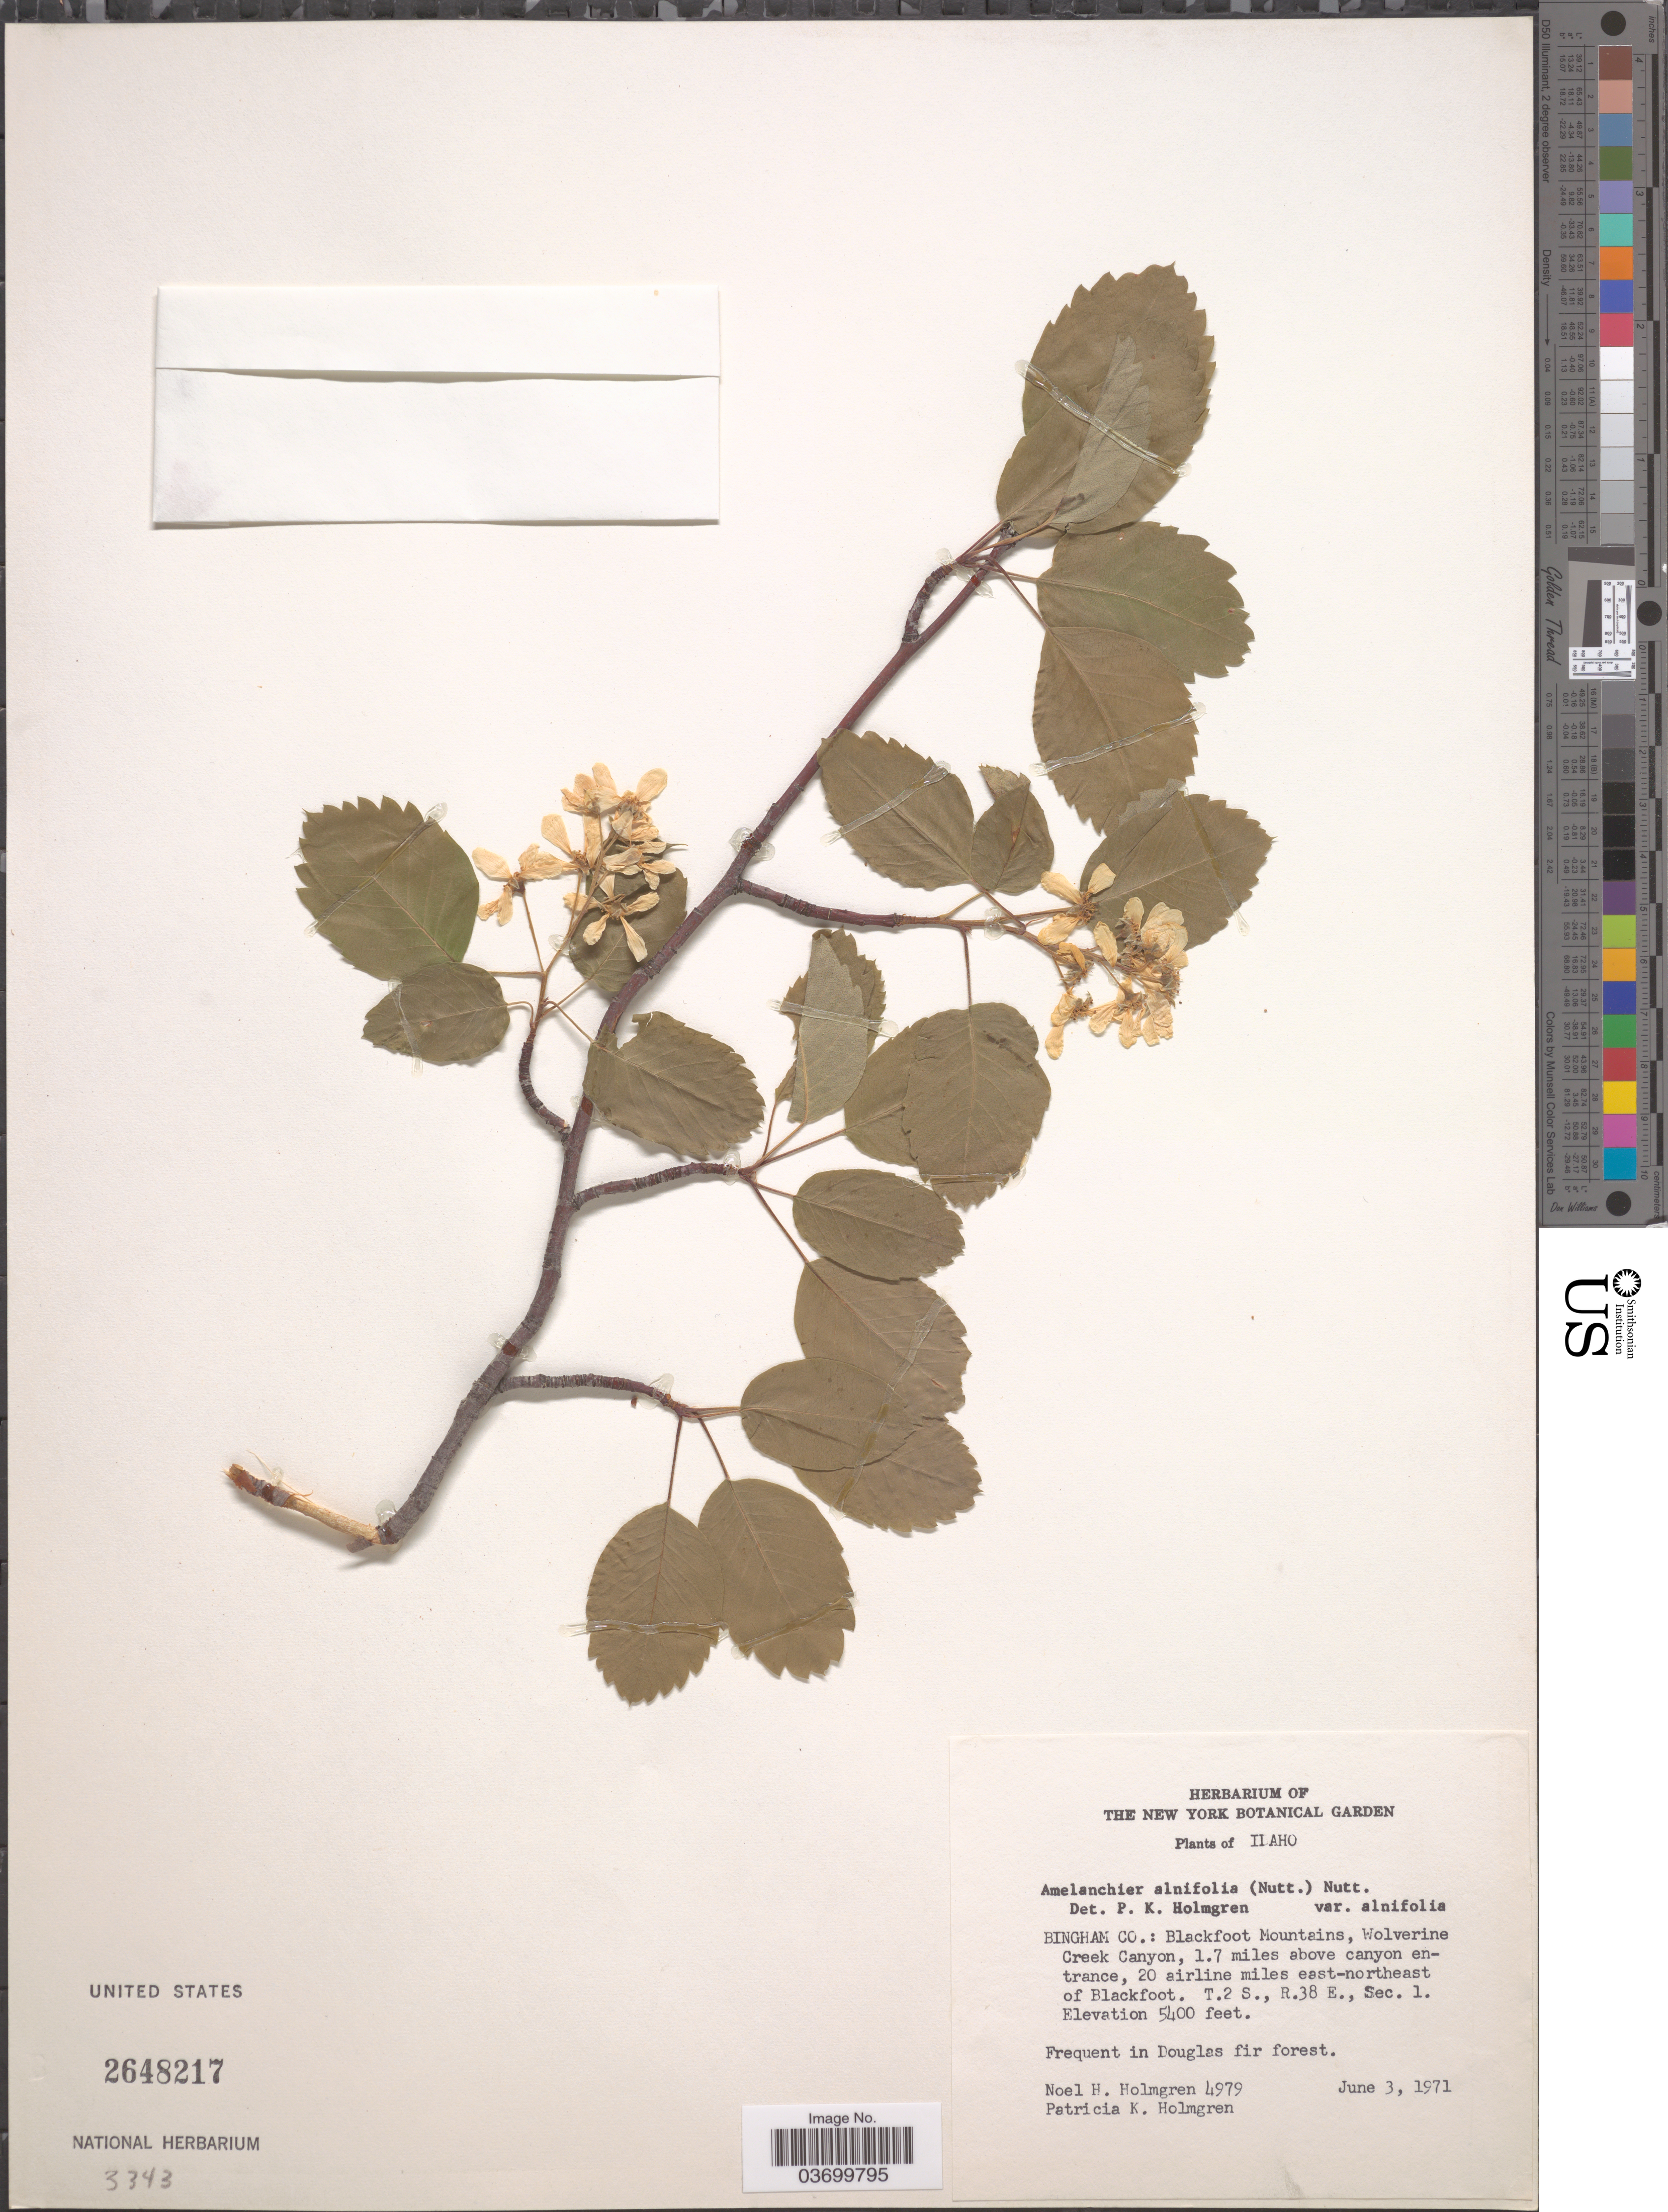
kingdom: Plantae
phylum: Tracheophyta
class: Magnoliopsida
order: Rosales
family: Rosaceae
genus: Amelanchier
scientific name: Amelanchier alnifolia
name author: (Nutt.) Nutt. ex M. Roem.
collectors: N. H. Holmgren & P. K. Holmgren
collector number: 4979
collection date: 1971-06-03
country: United States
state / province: Idaho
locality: Bingham Co.: Blackfoot Mountains, Wolverine Creek Canyon, 1.7 miles above canyon entrance, 20 airline miles east-northeast of Blackfoot. T.2 S., R.38 E., Sec. 1.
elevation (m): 1646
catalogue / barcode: US 2648217